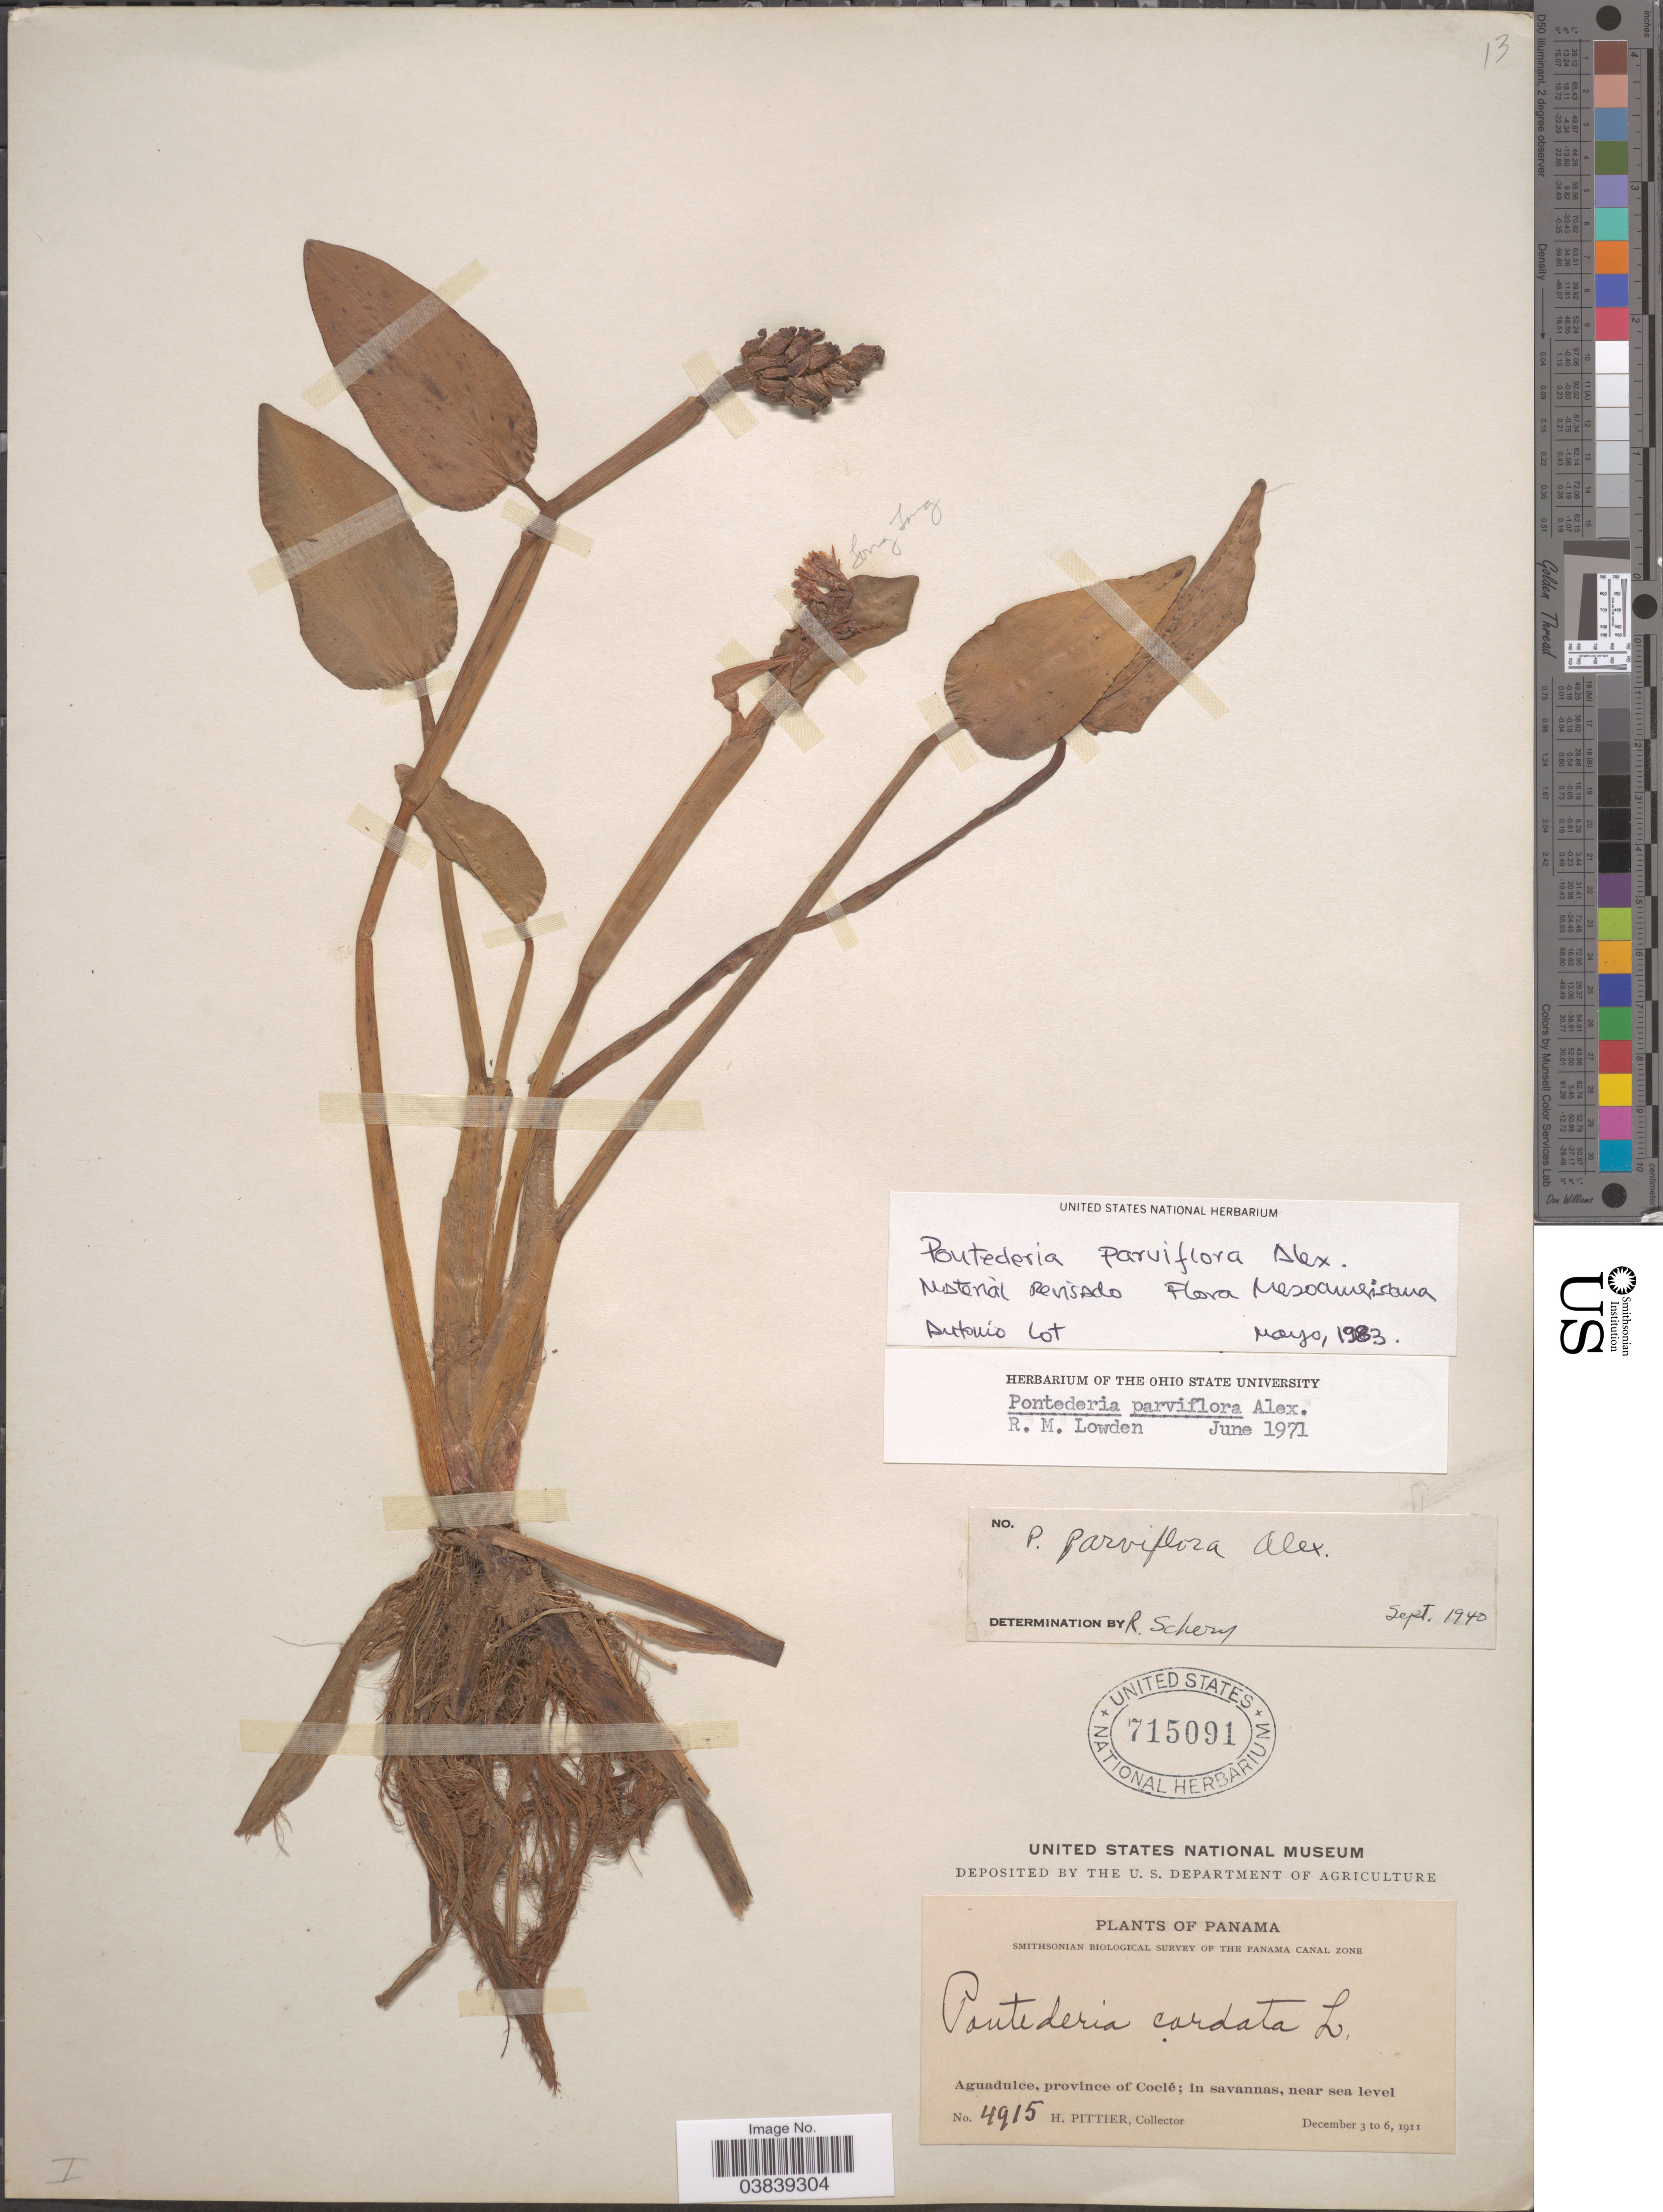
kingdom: Plantae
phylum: Tracheophyta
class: Liliopsida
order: Commelinales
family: Pontederiaceae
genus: Pontederia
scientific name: Pontederia parviflora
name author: Alexander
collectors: H. F. Pittier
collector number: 4915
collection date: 1911-12-03/1911-12-06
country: Panama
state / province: Cocle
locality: The Panama Canal Zone. Aguadulce.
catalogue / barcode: US 715091